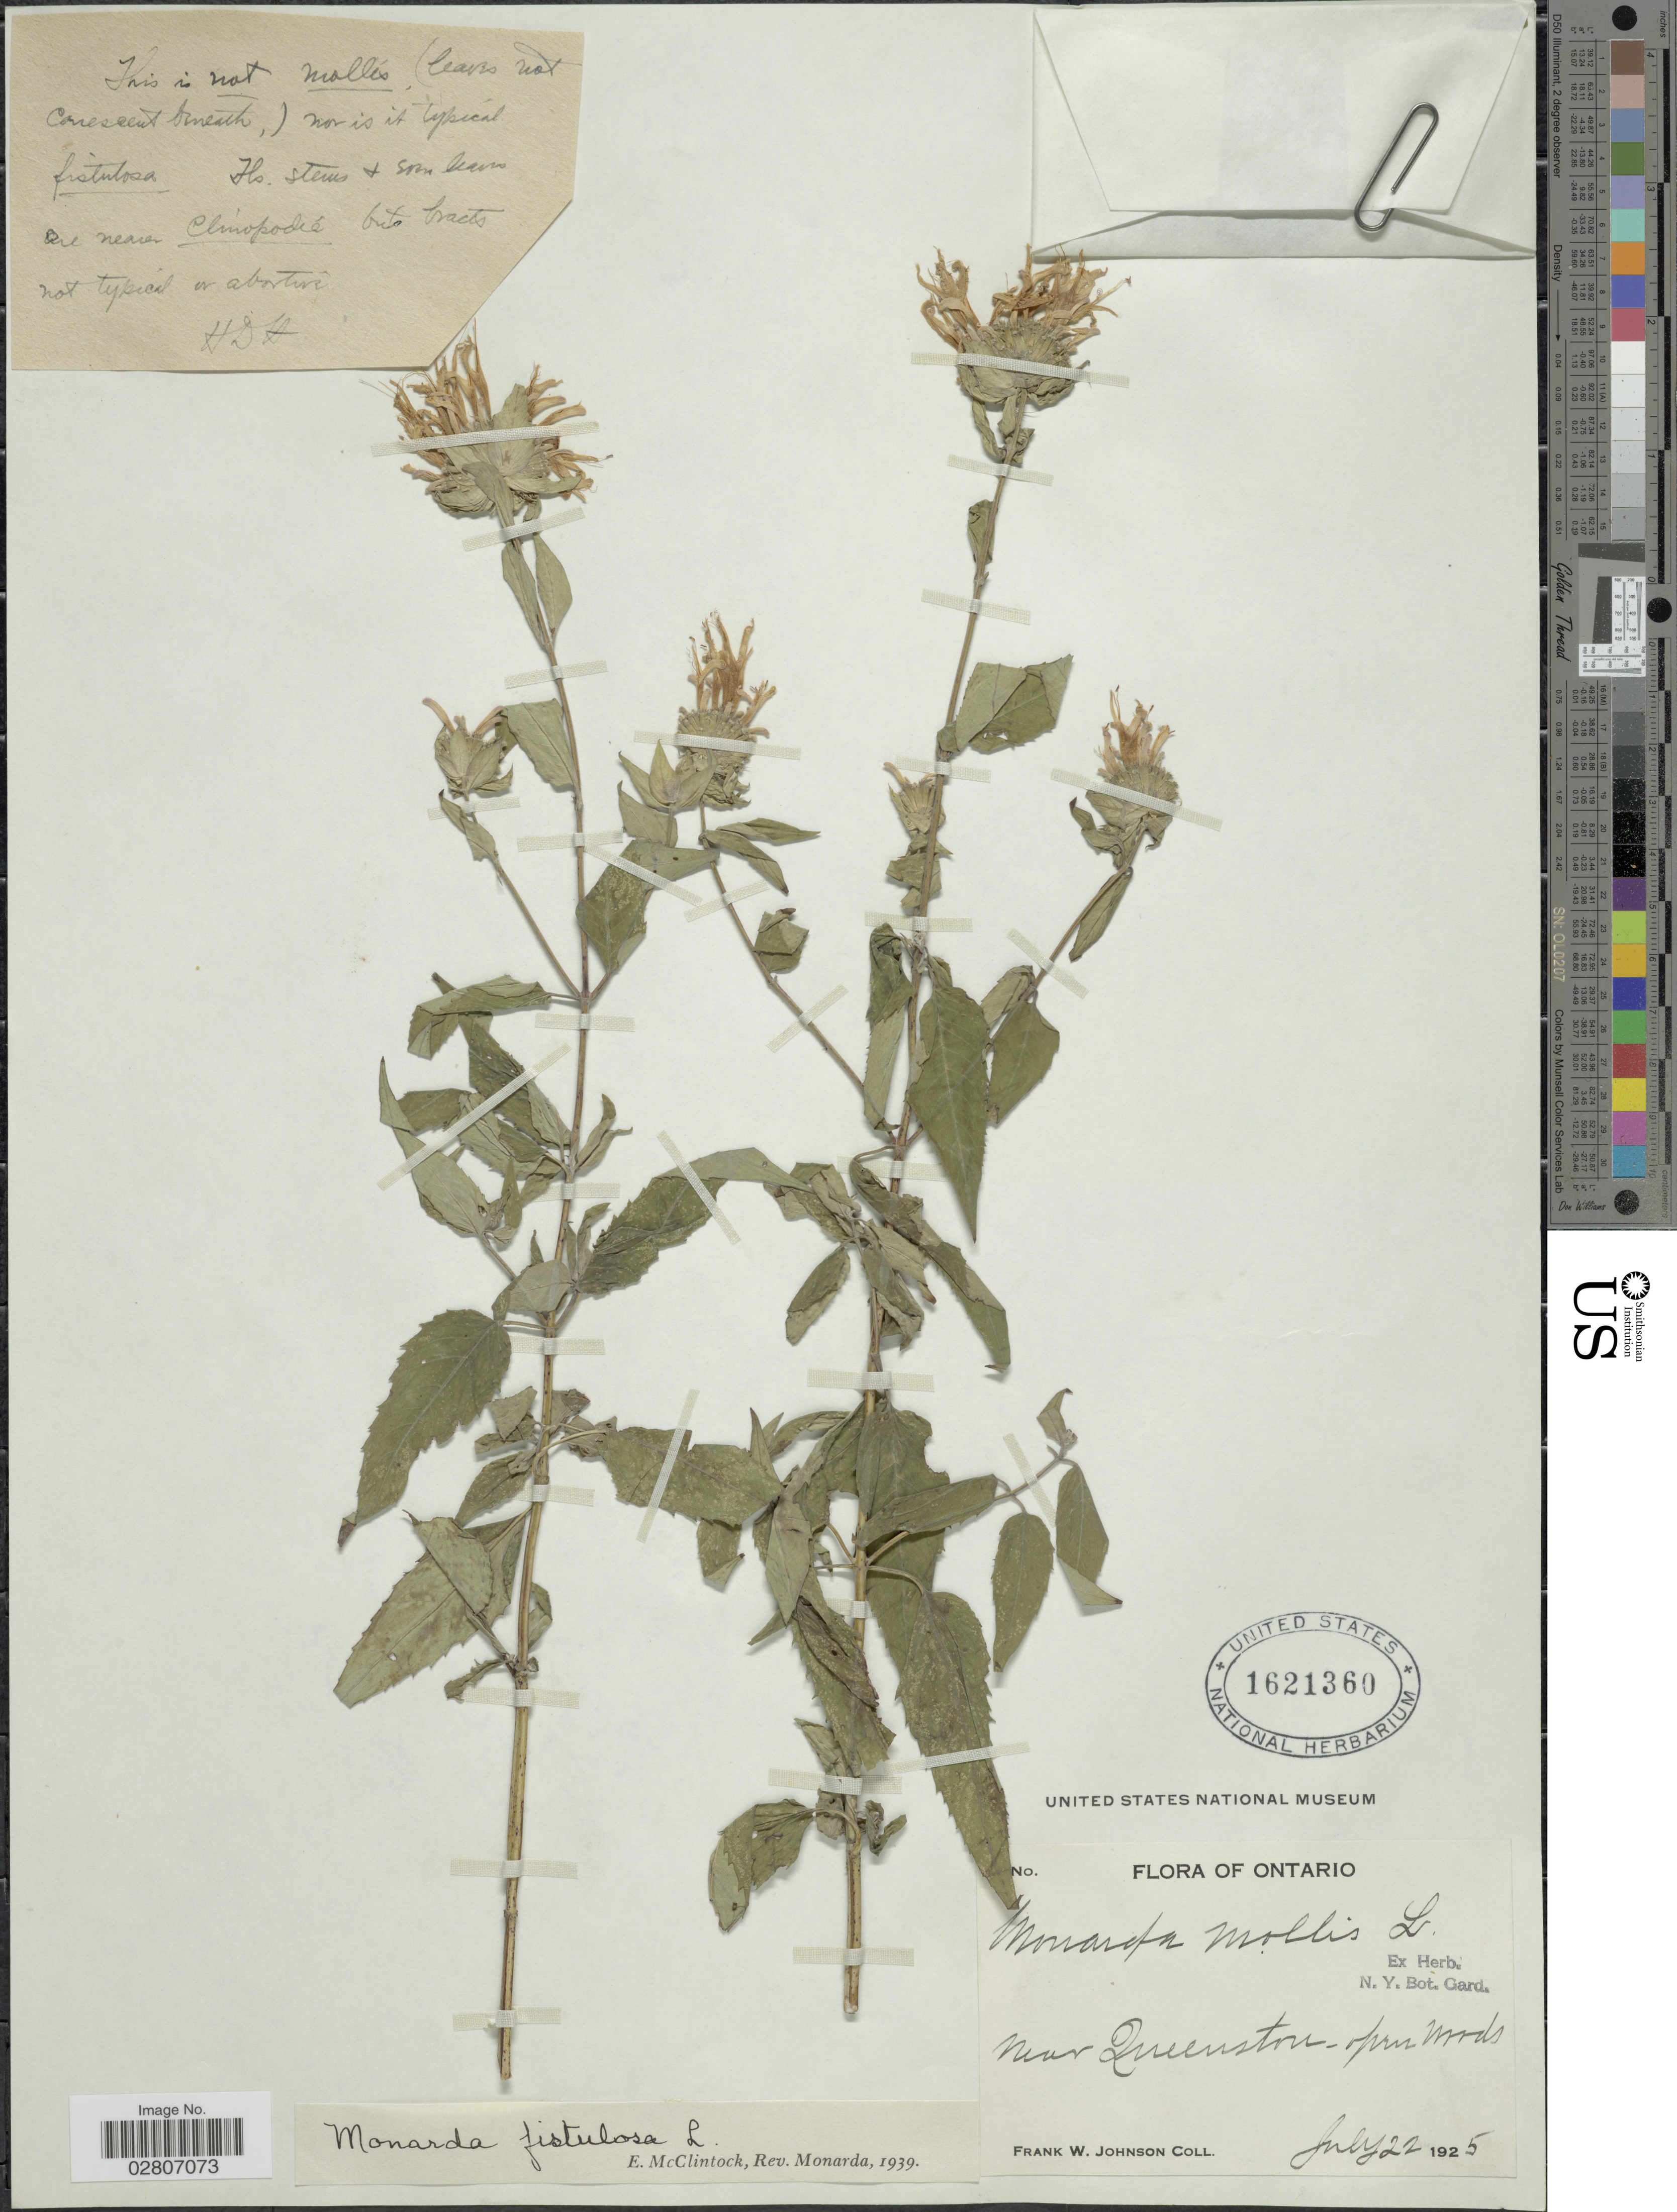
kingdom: Plantae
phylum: Tracheophyta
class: Magnoliopsida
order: Lamiales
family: Lamiaceae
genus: Monarda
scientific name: Monarda fistulosa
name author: L.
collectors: F. W. Johnson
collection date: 1925-07-22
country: Canada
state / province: Ontario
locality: Near Queenstown open woods.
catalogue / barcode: US 1621360